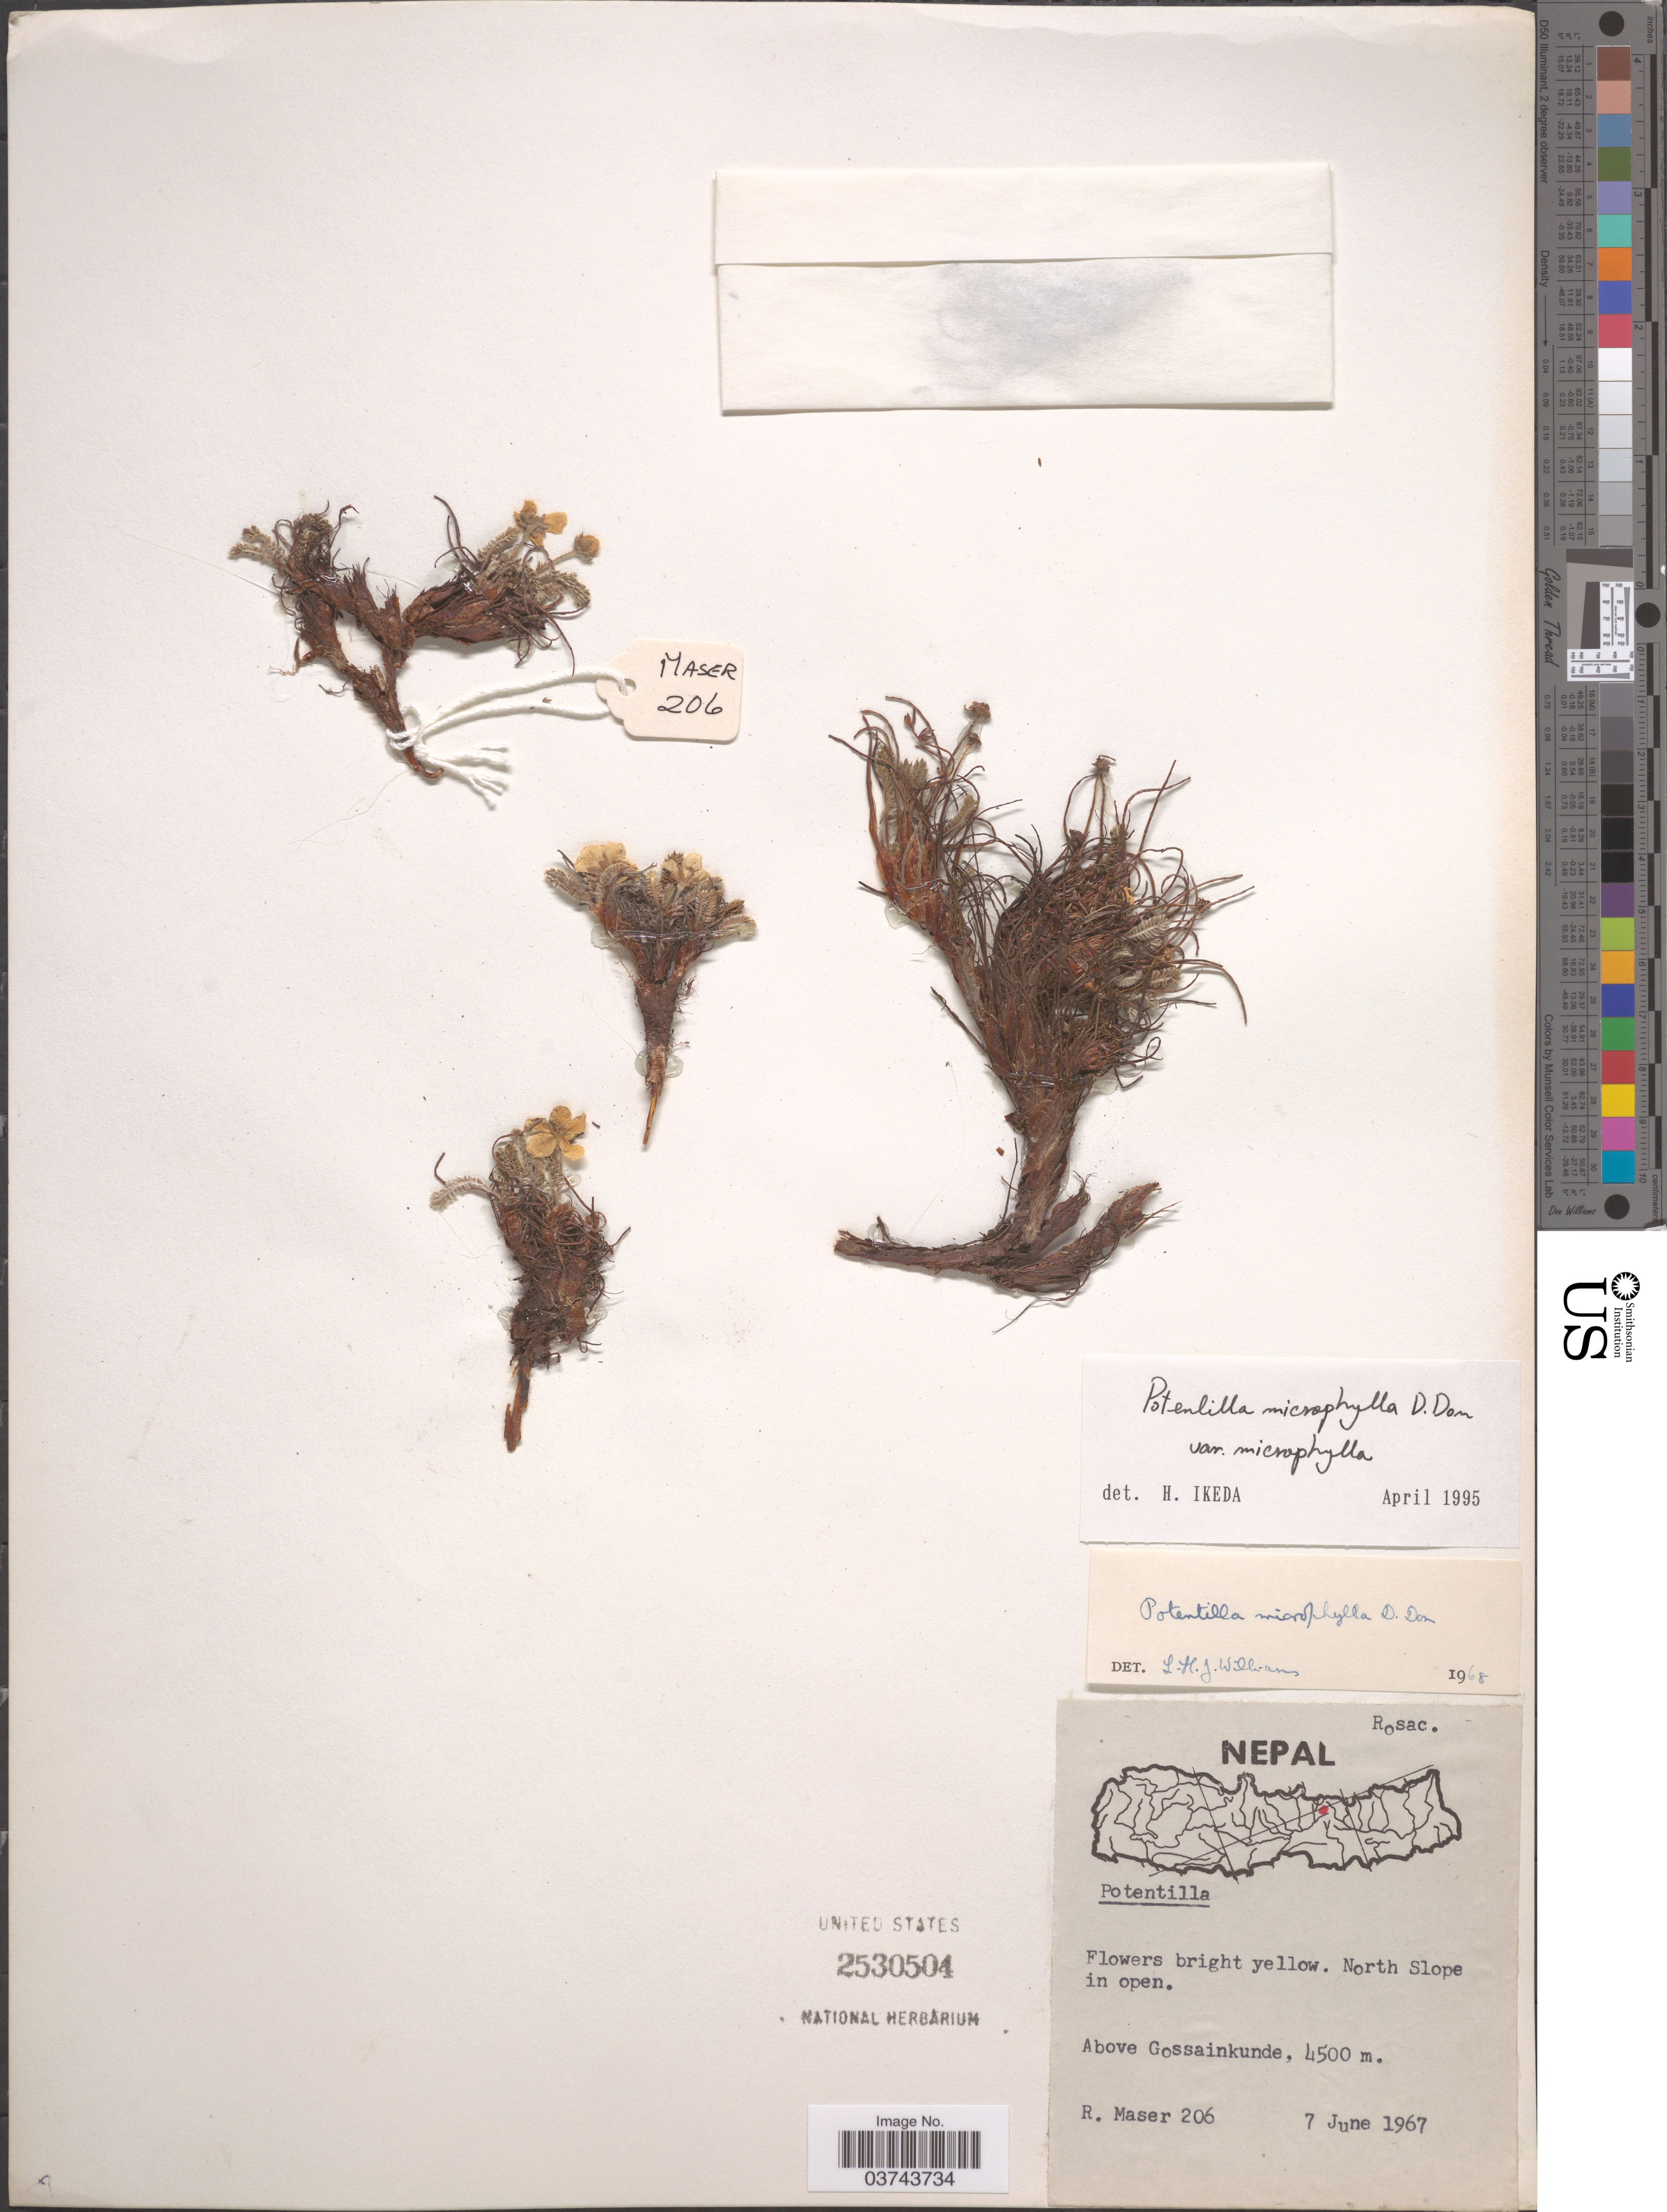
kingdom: Plantae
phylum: Tracheophyta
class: Magnoliopsida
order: Rosales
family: Rosaceae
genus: Potentilla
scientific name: Potentilla microphylla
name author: D. Don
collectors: R. Maser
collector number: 206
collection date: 1967-06-07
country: Nepal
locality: North slope in open. Above Gossainkunde.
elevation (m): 4500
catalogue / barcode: US 2530504